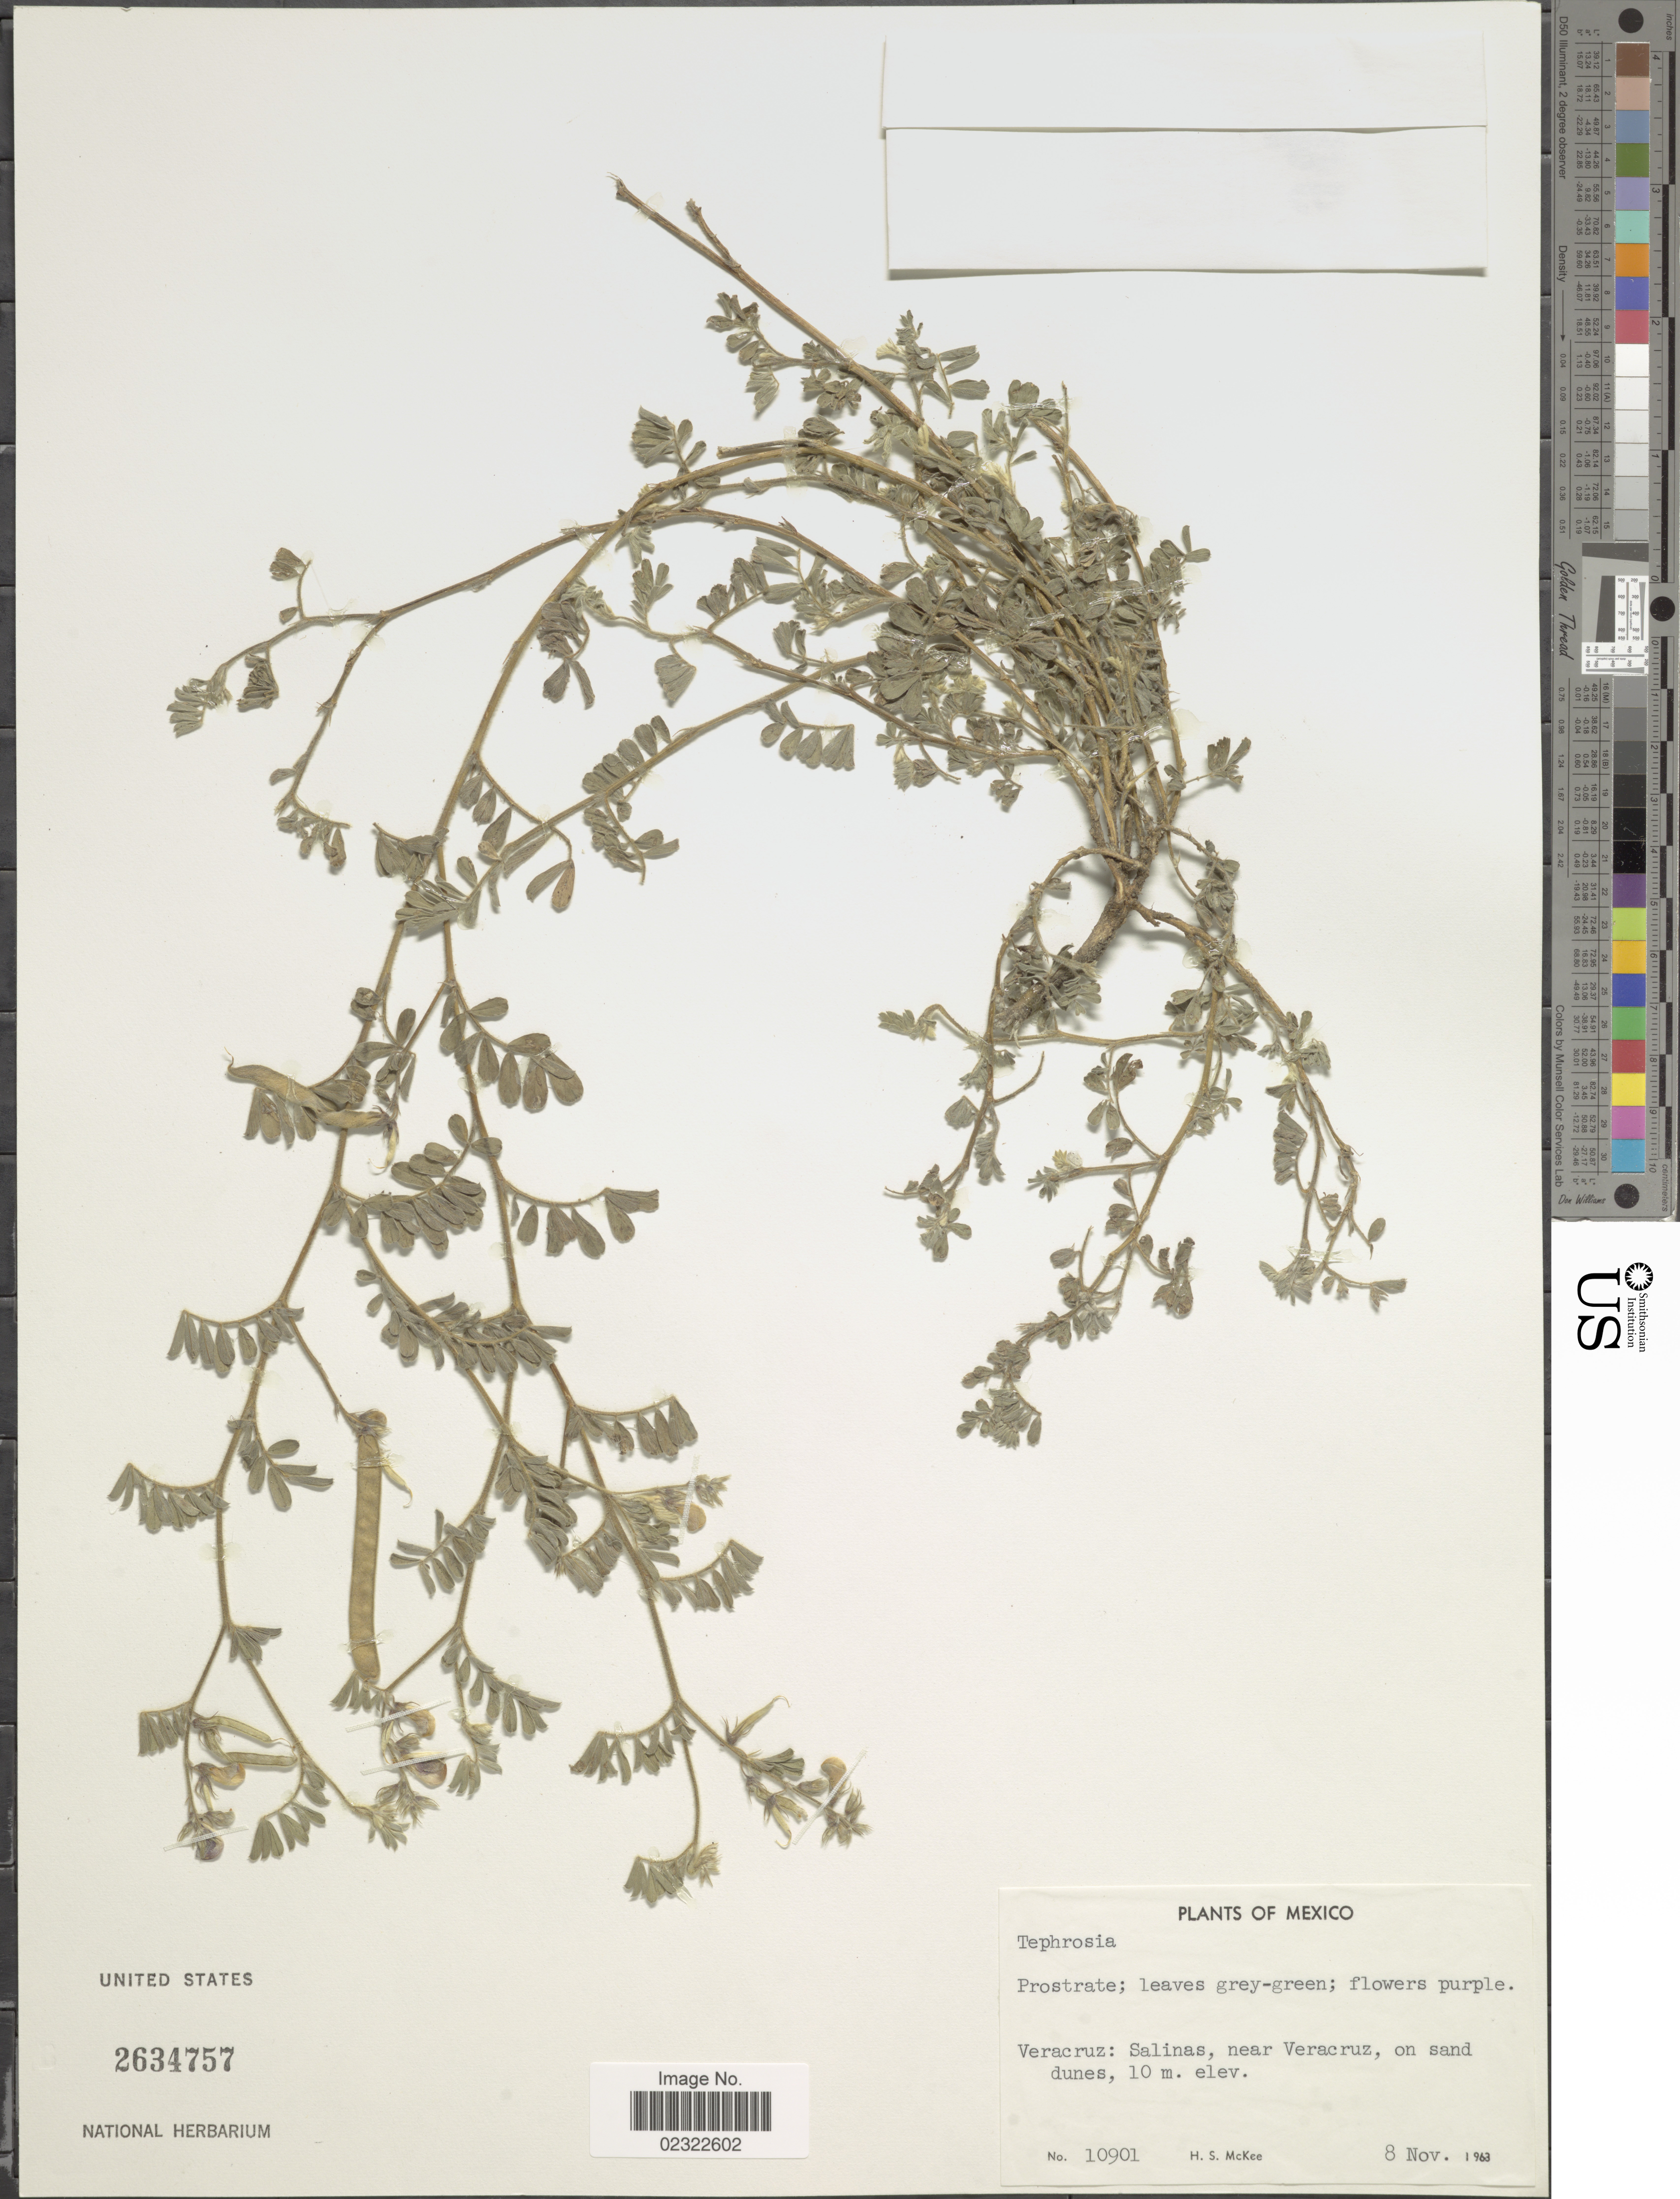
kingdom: Plantae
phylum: Tracheophyta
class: Magnoliopsida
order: Fabales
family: Fabaceae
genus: Tephrosia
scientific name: Tephrosia sp.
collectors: H. S. McKee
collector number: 10901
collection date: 1963-11-08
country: Mexico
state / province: Veracruz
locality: Mexico, Veracruz: Salinas, near Veracruz, on sand dunes.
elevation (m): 10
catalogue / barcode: US 2634757